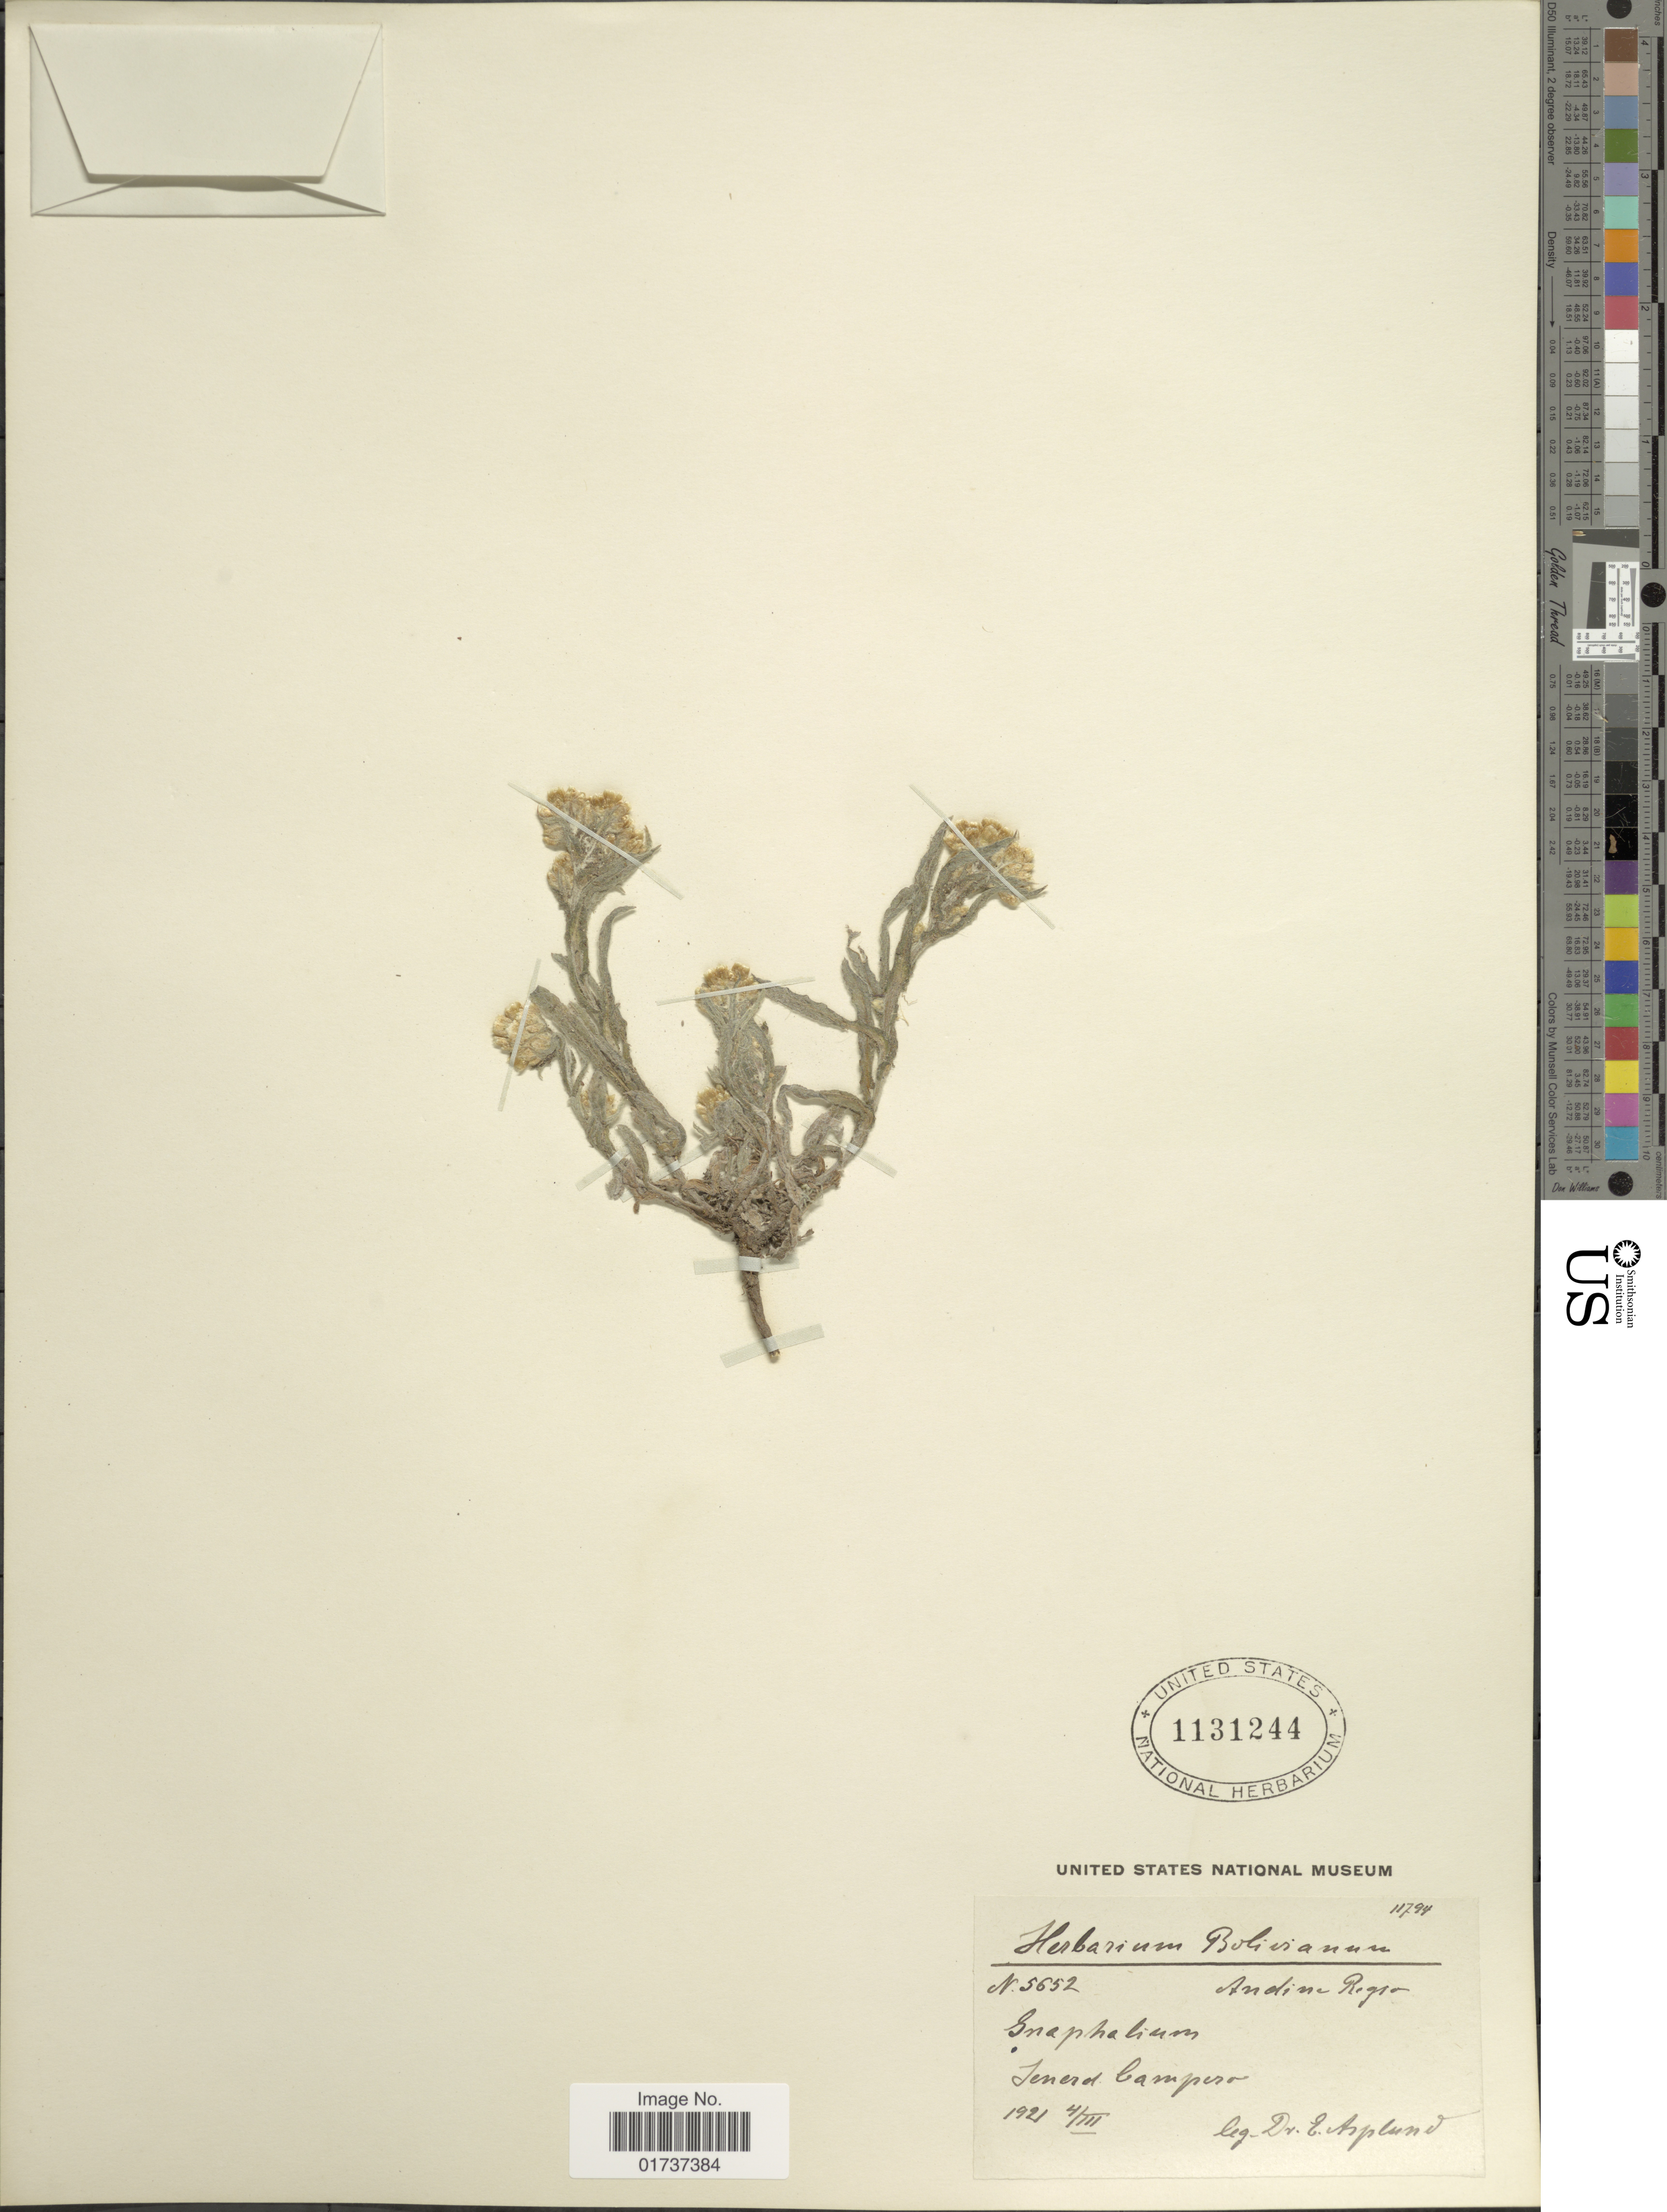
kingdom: Plantae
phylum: Tracheophyta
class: Magnoliopsida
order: Asterales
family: Asteraceae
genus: Gnaphalium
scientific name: Gnaphalium sp.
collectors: E. Asplund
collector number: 5652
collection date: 1921-03-04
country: Bolivia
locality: Teneral Campero, Andine Regio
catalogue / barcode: US 1131244